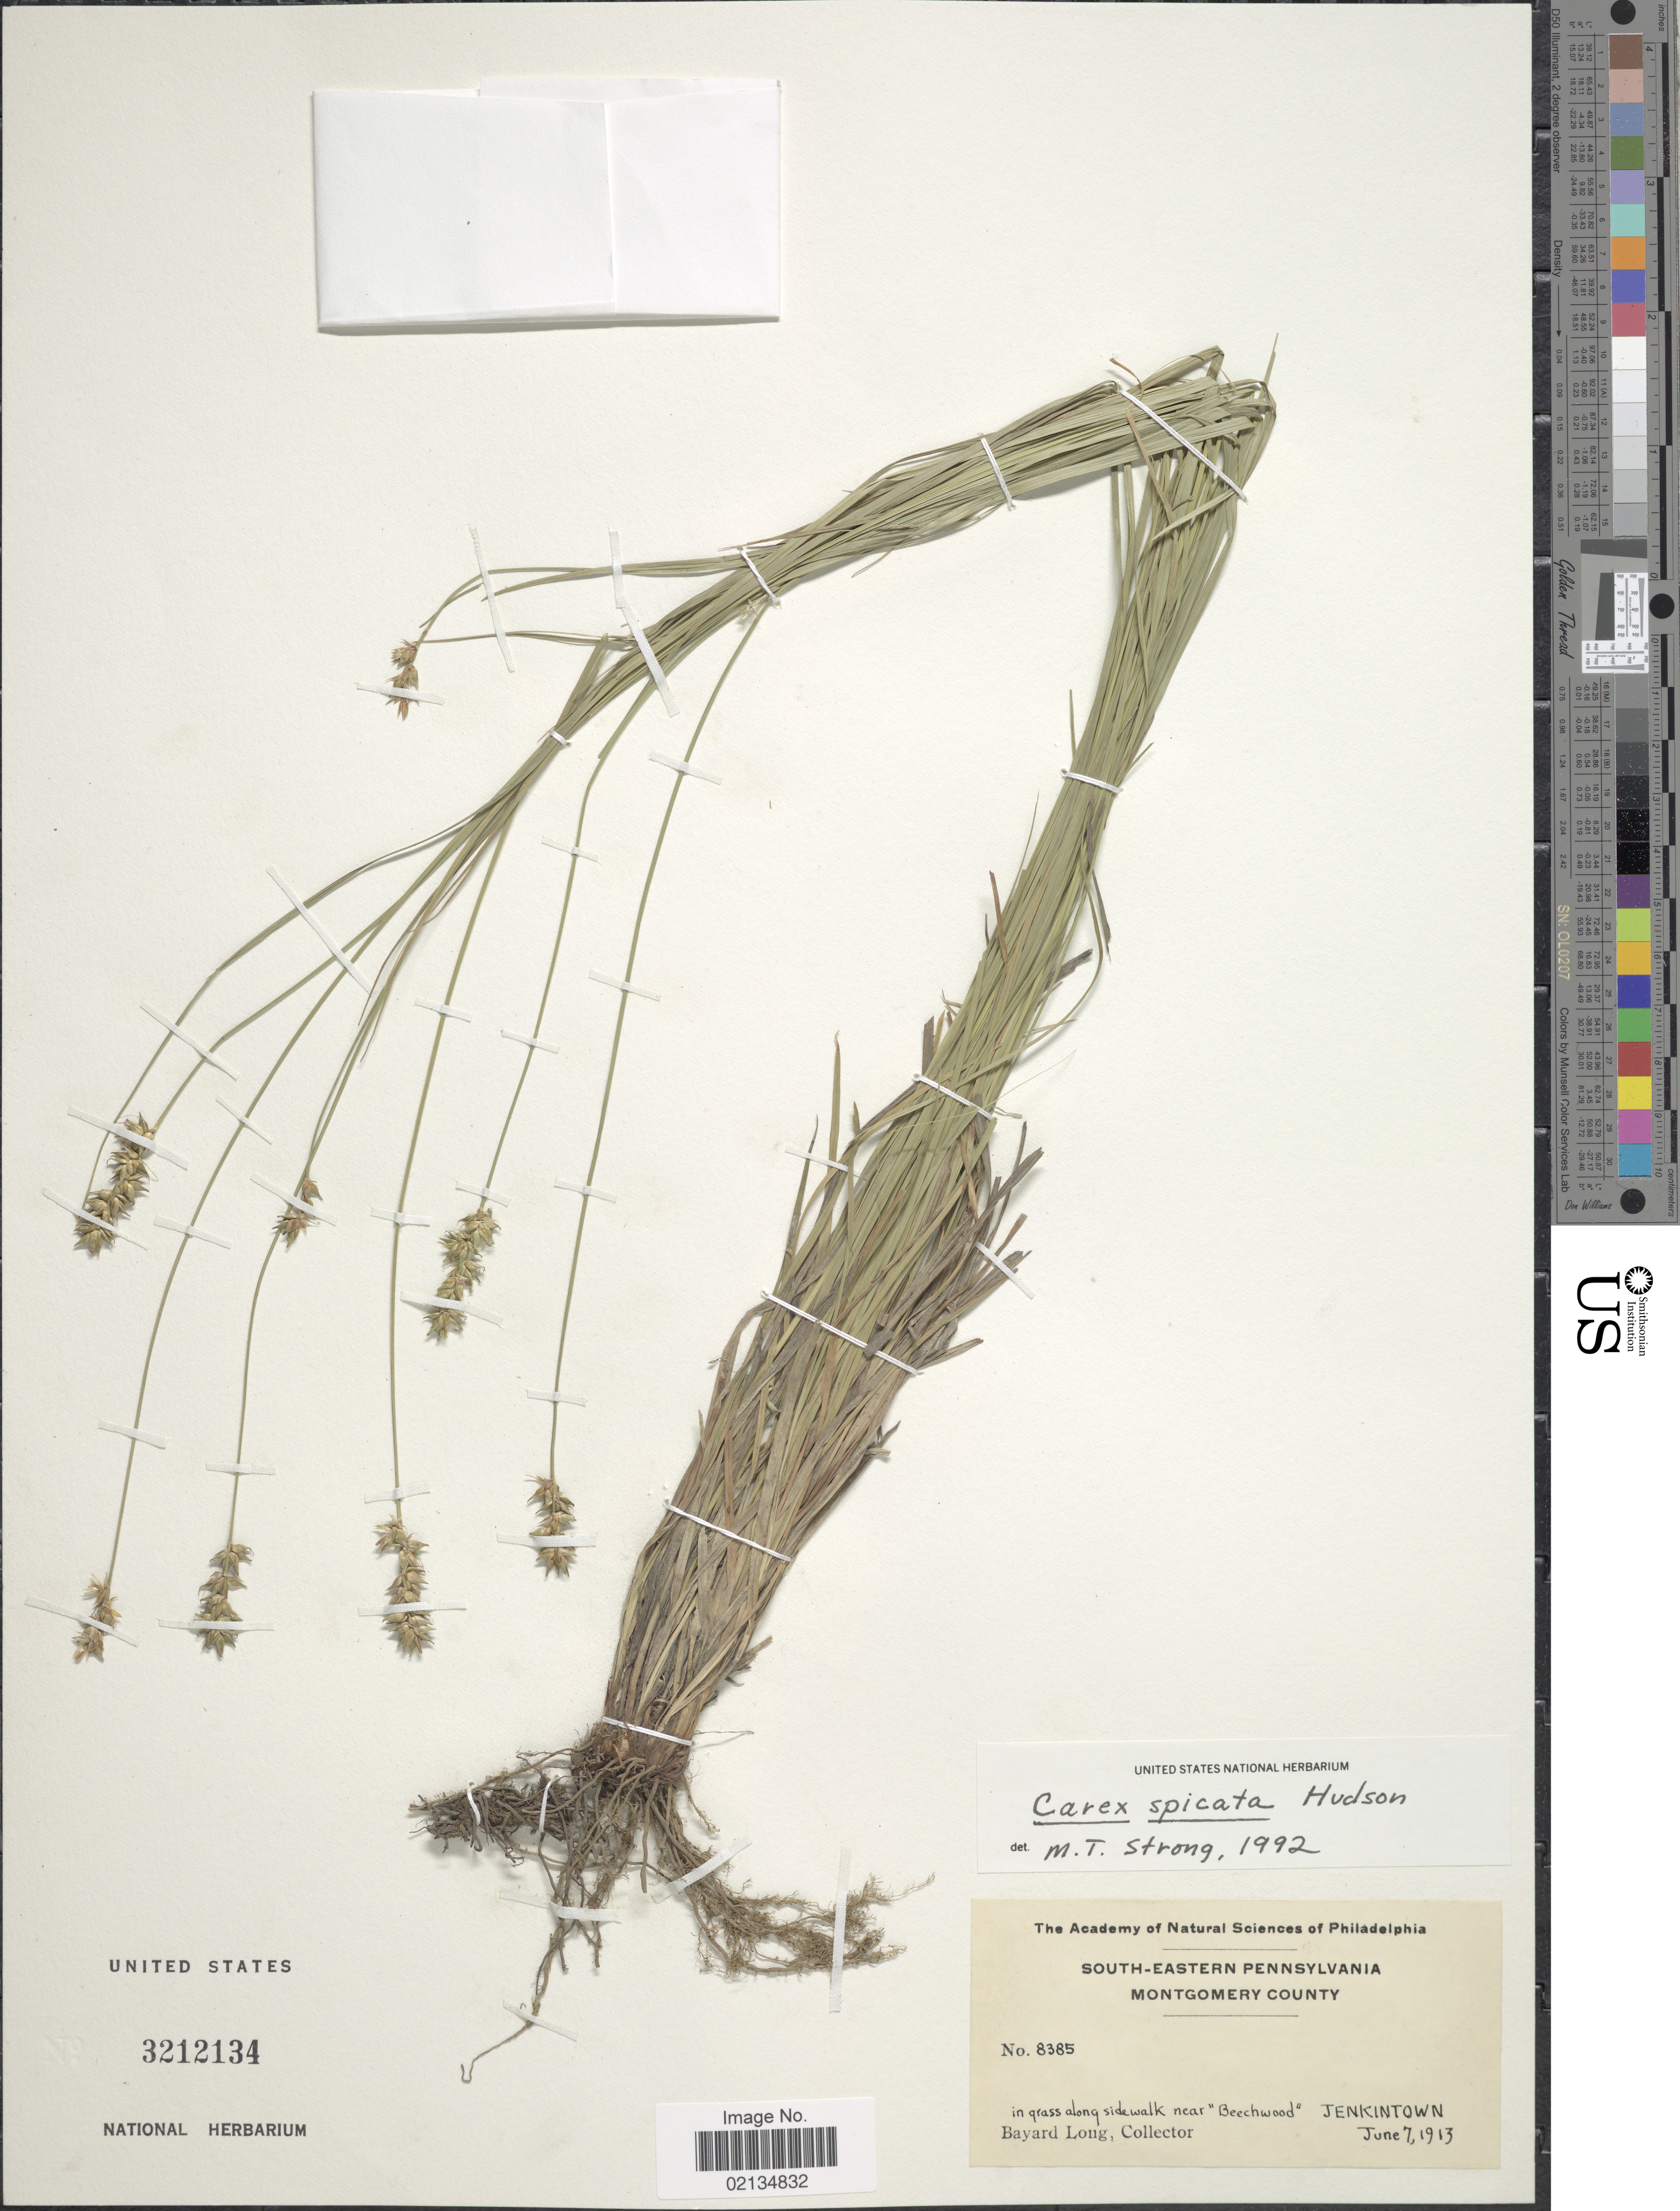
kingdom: Plantae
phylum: Tracheophyta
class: Liliopsida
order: Poales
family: Cyperaceae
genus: Carex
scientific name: Carex spicata subsp. spicata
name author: Huds.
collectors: B. H. Long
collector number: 8385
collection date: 1913-06-07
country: United States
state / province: Pennsylvania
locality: South-Eastern Pennsylvania. Montgomery County, in grass long sidewalk near "Beechwood", Jenkintown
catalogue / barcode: US 3212134